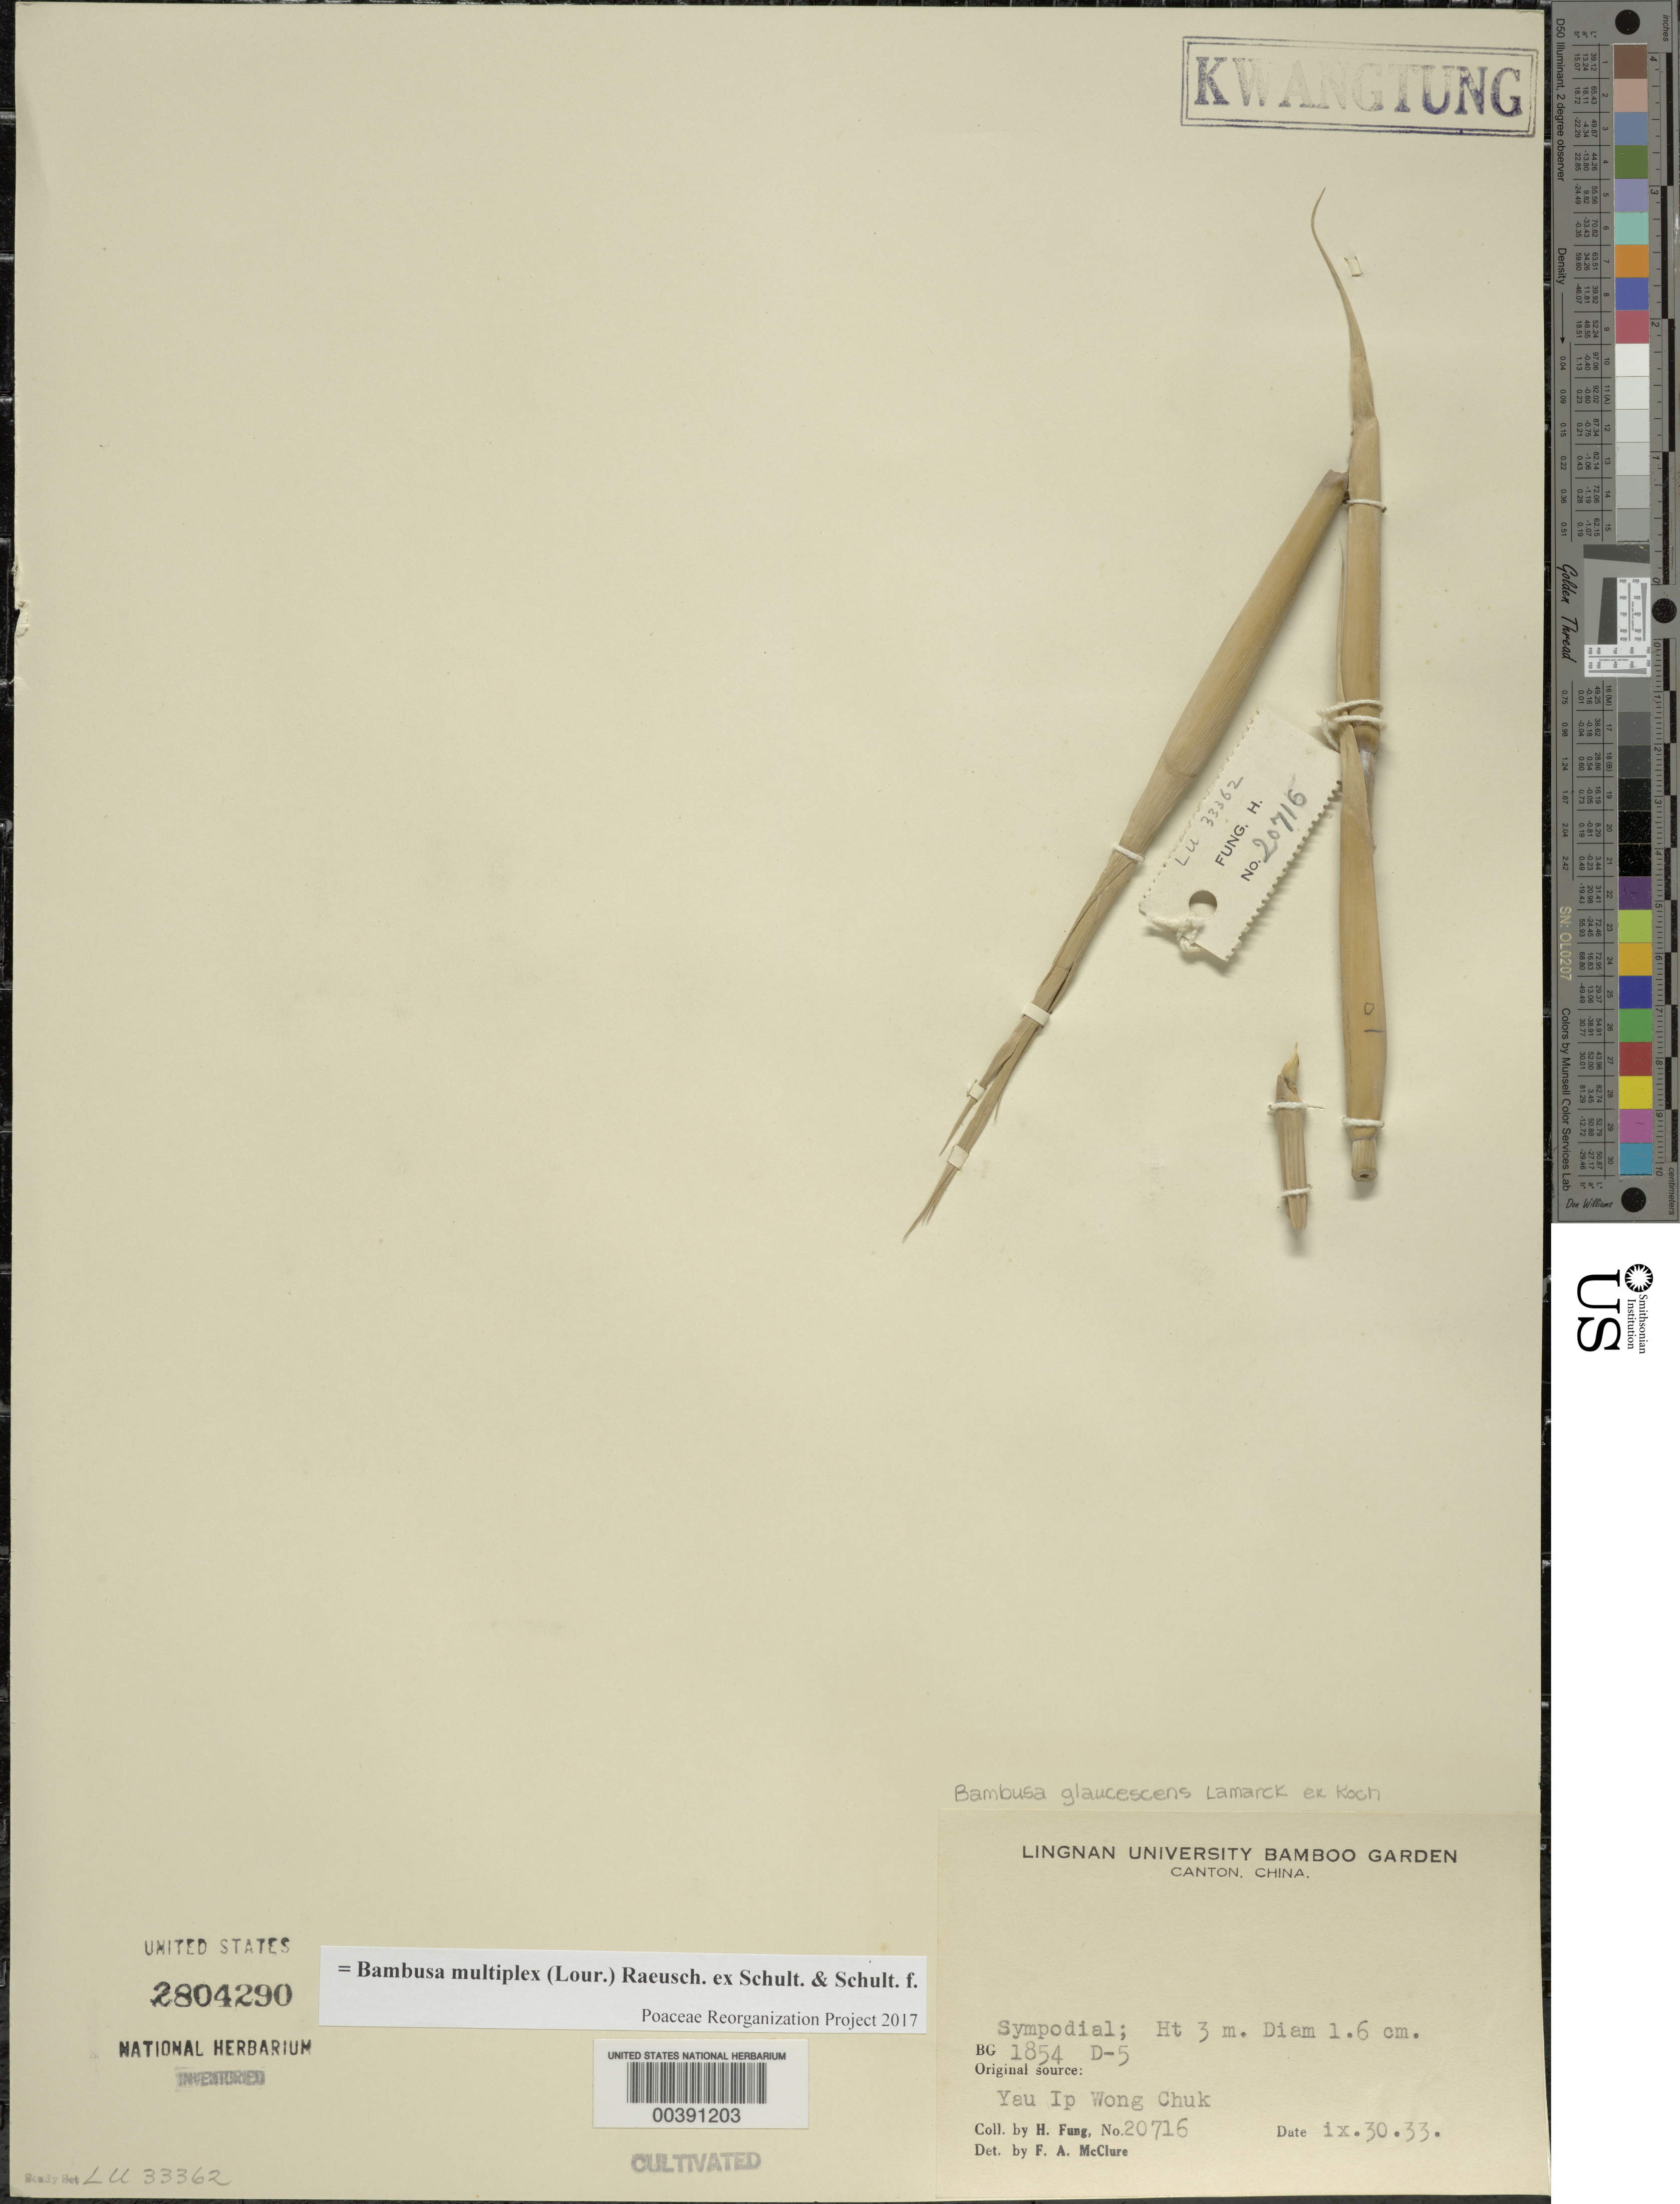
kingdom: Plantae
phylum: Tracheophyta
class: Liliopsida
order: Poales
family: Poaceae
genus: Bambusa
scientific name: Bambusa multiplex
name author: (Lour.) Raeusch. ex Schult. & Schult. f.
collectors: H. L. Fung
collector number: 20716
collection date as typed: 30 Sep 1933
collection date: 1933-09-30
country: China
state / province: Guangdong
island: Honam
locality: Lingnan univ. bg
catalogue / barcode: US 2804290